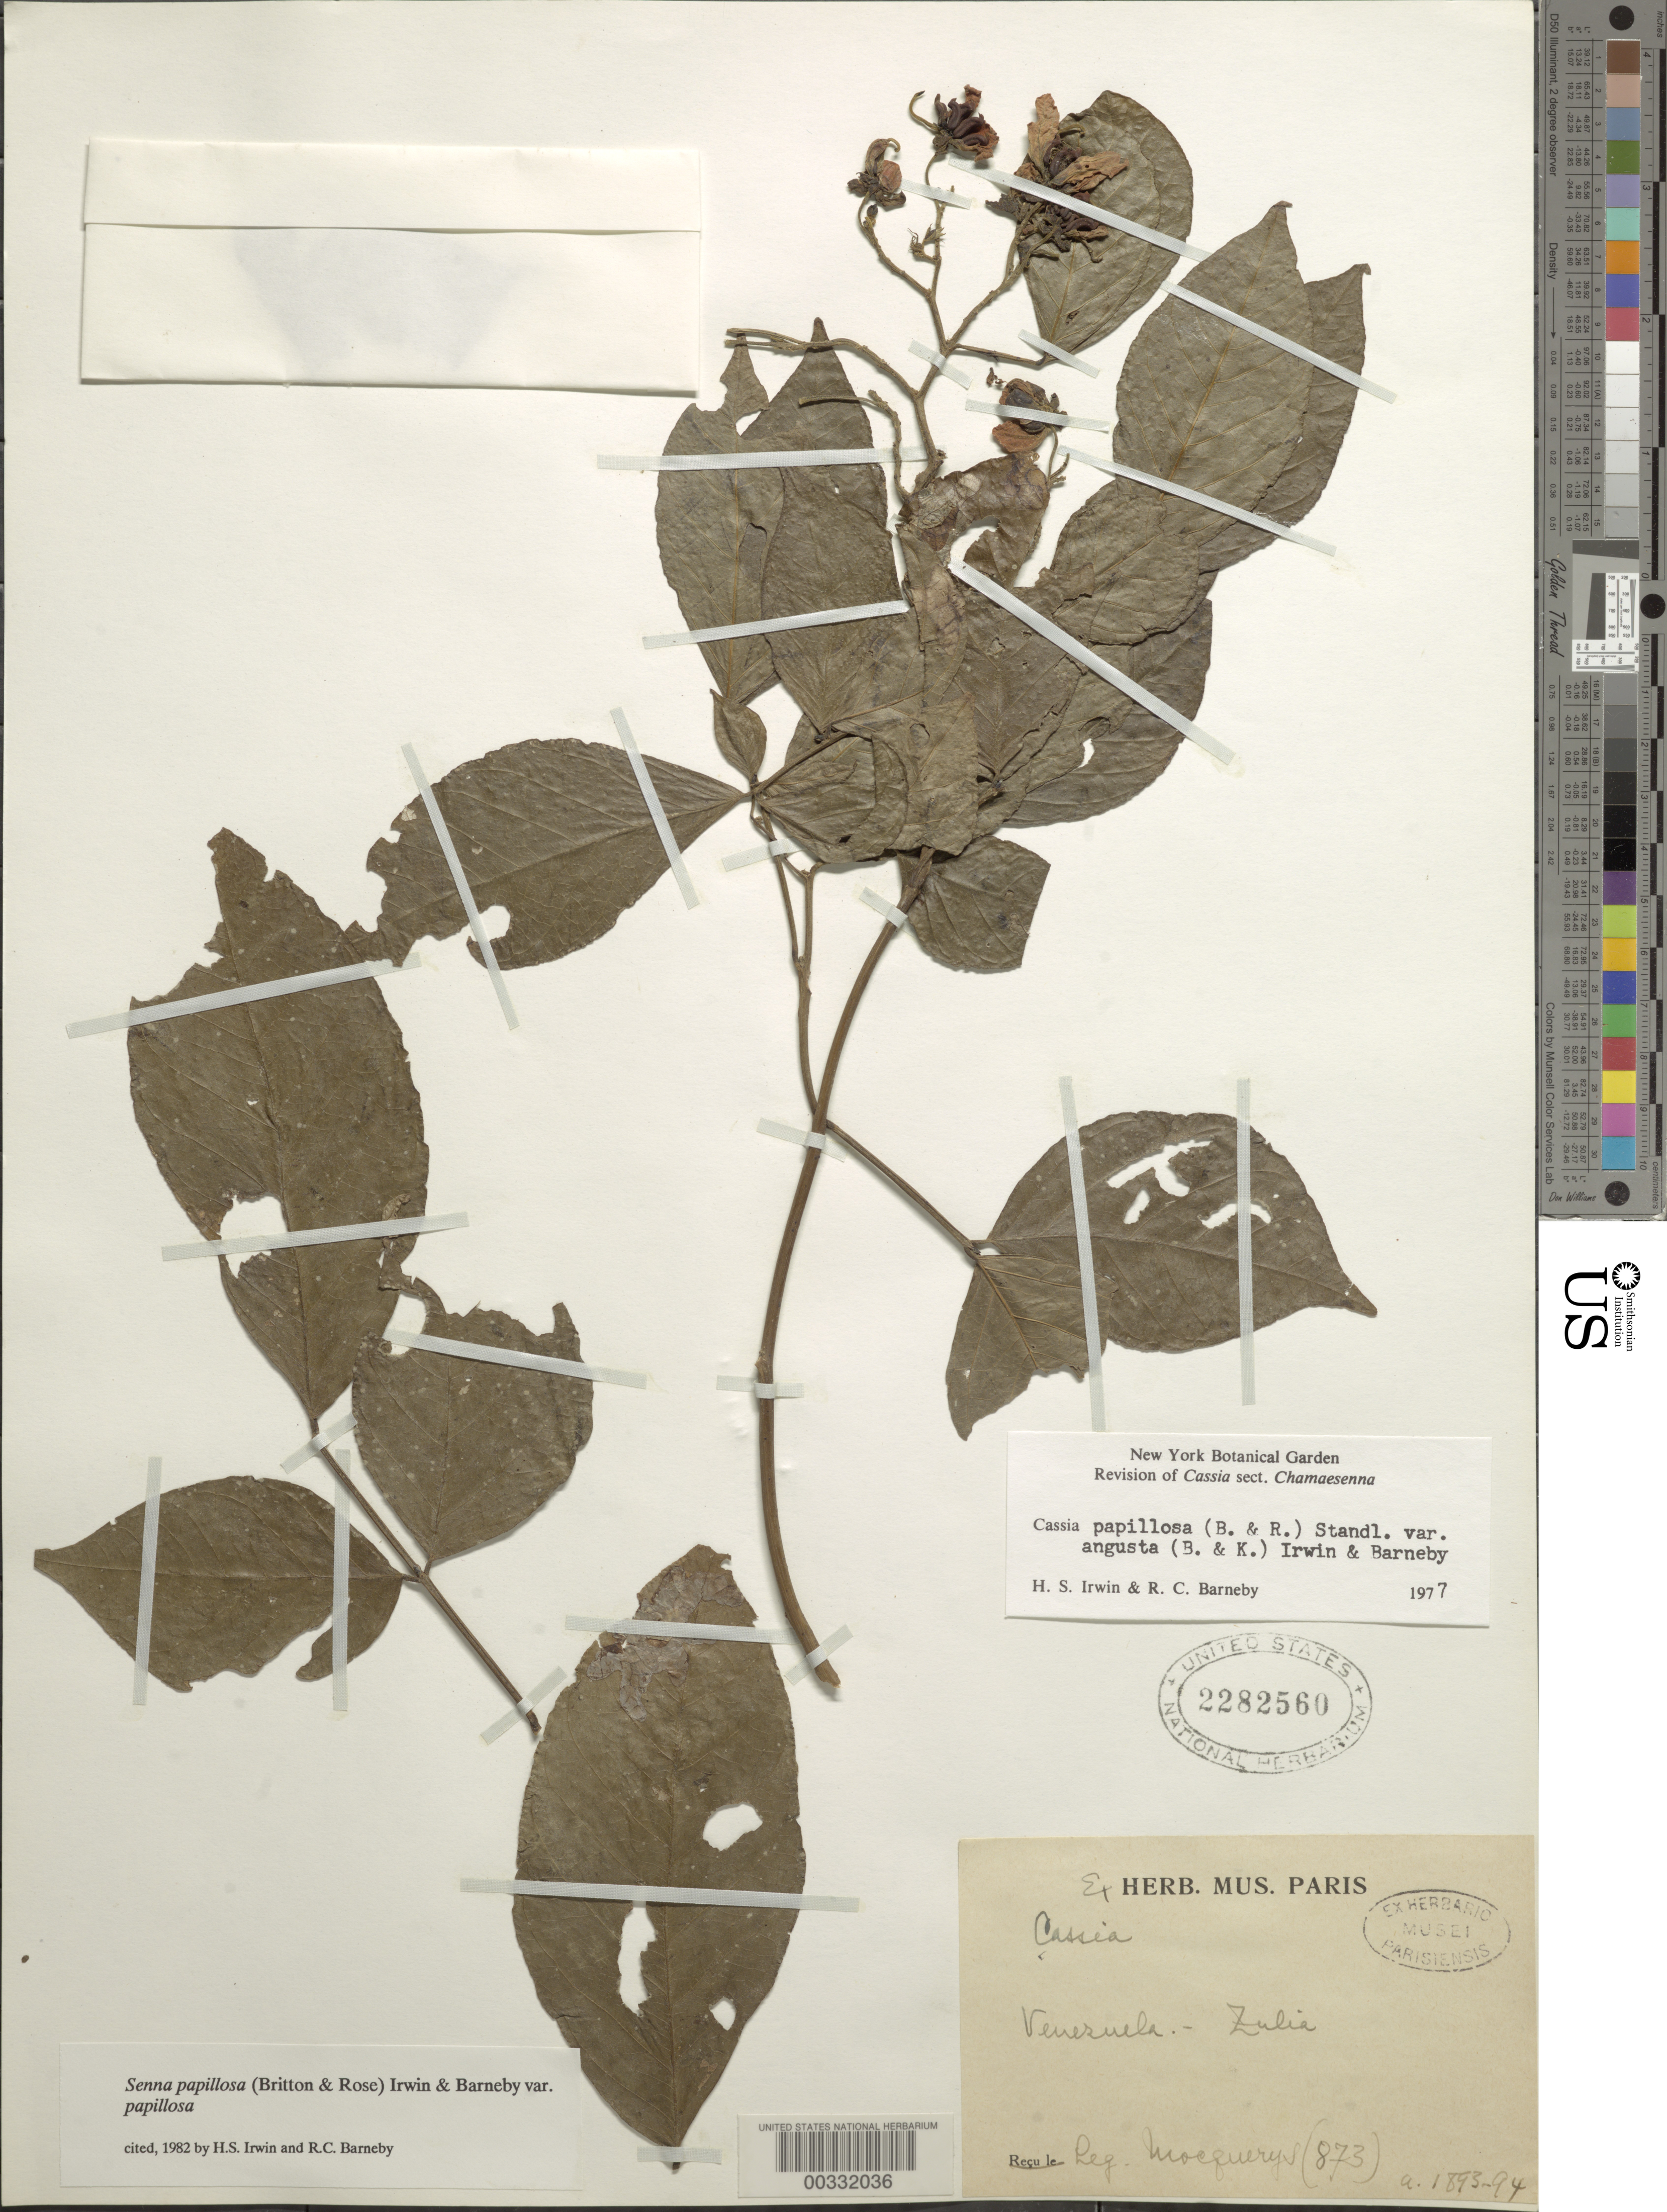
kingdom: Plantae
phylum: Tracheophyta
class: Magnoliopsida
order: Fabales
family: Fabaceae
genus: Senna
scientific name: Senna papillosa var. papillosa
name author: (Britton & Rose) H.S. Irwin & Barneby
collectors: A. Mocquerys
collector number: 873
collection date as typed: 1893 to -- -- 1894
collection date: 1893/1894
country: Venezuela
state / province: Zulia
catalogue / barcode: US 2282560